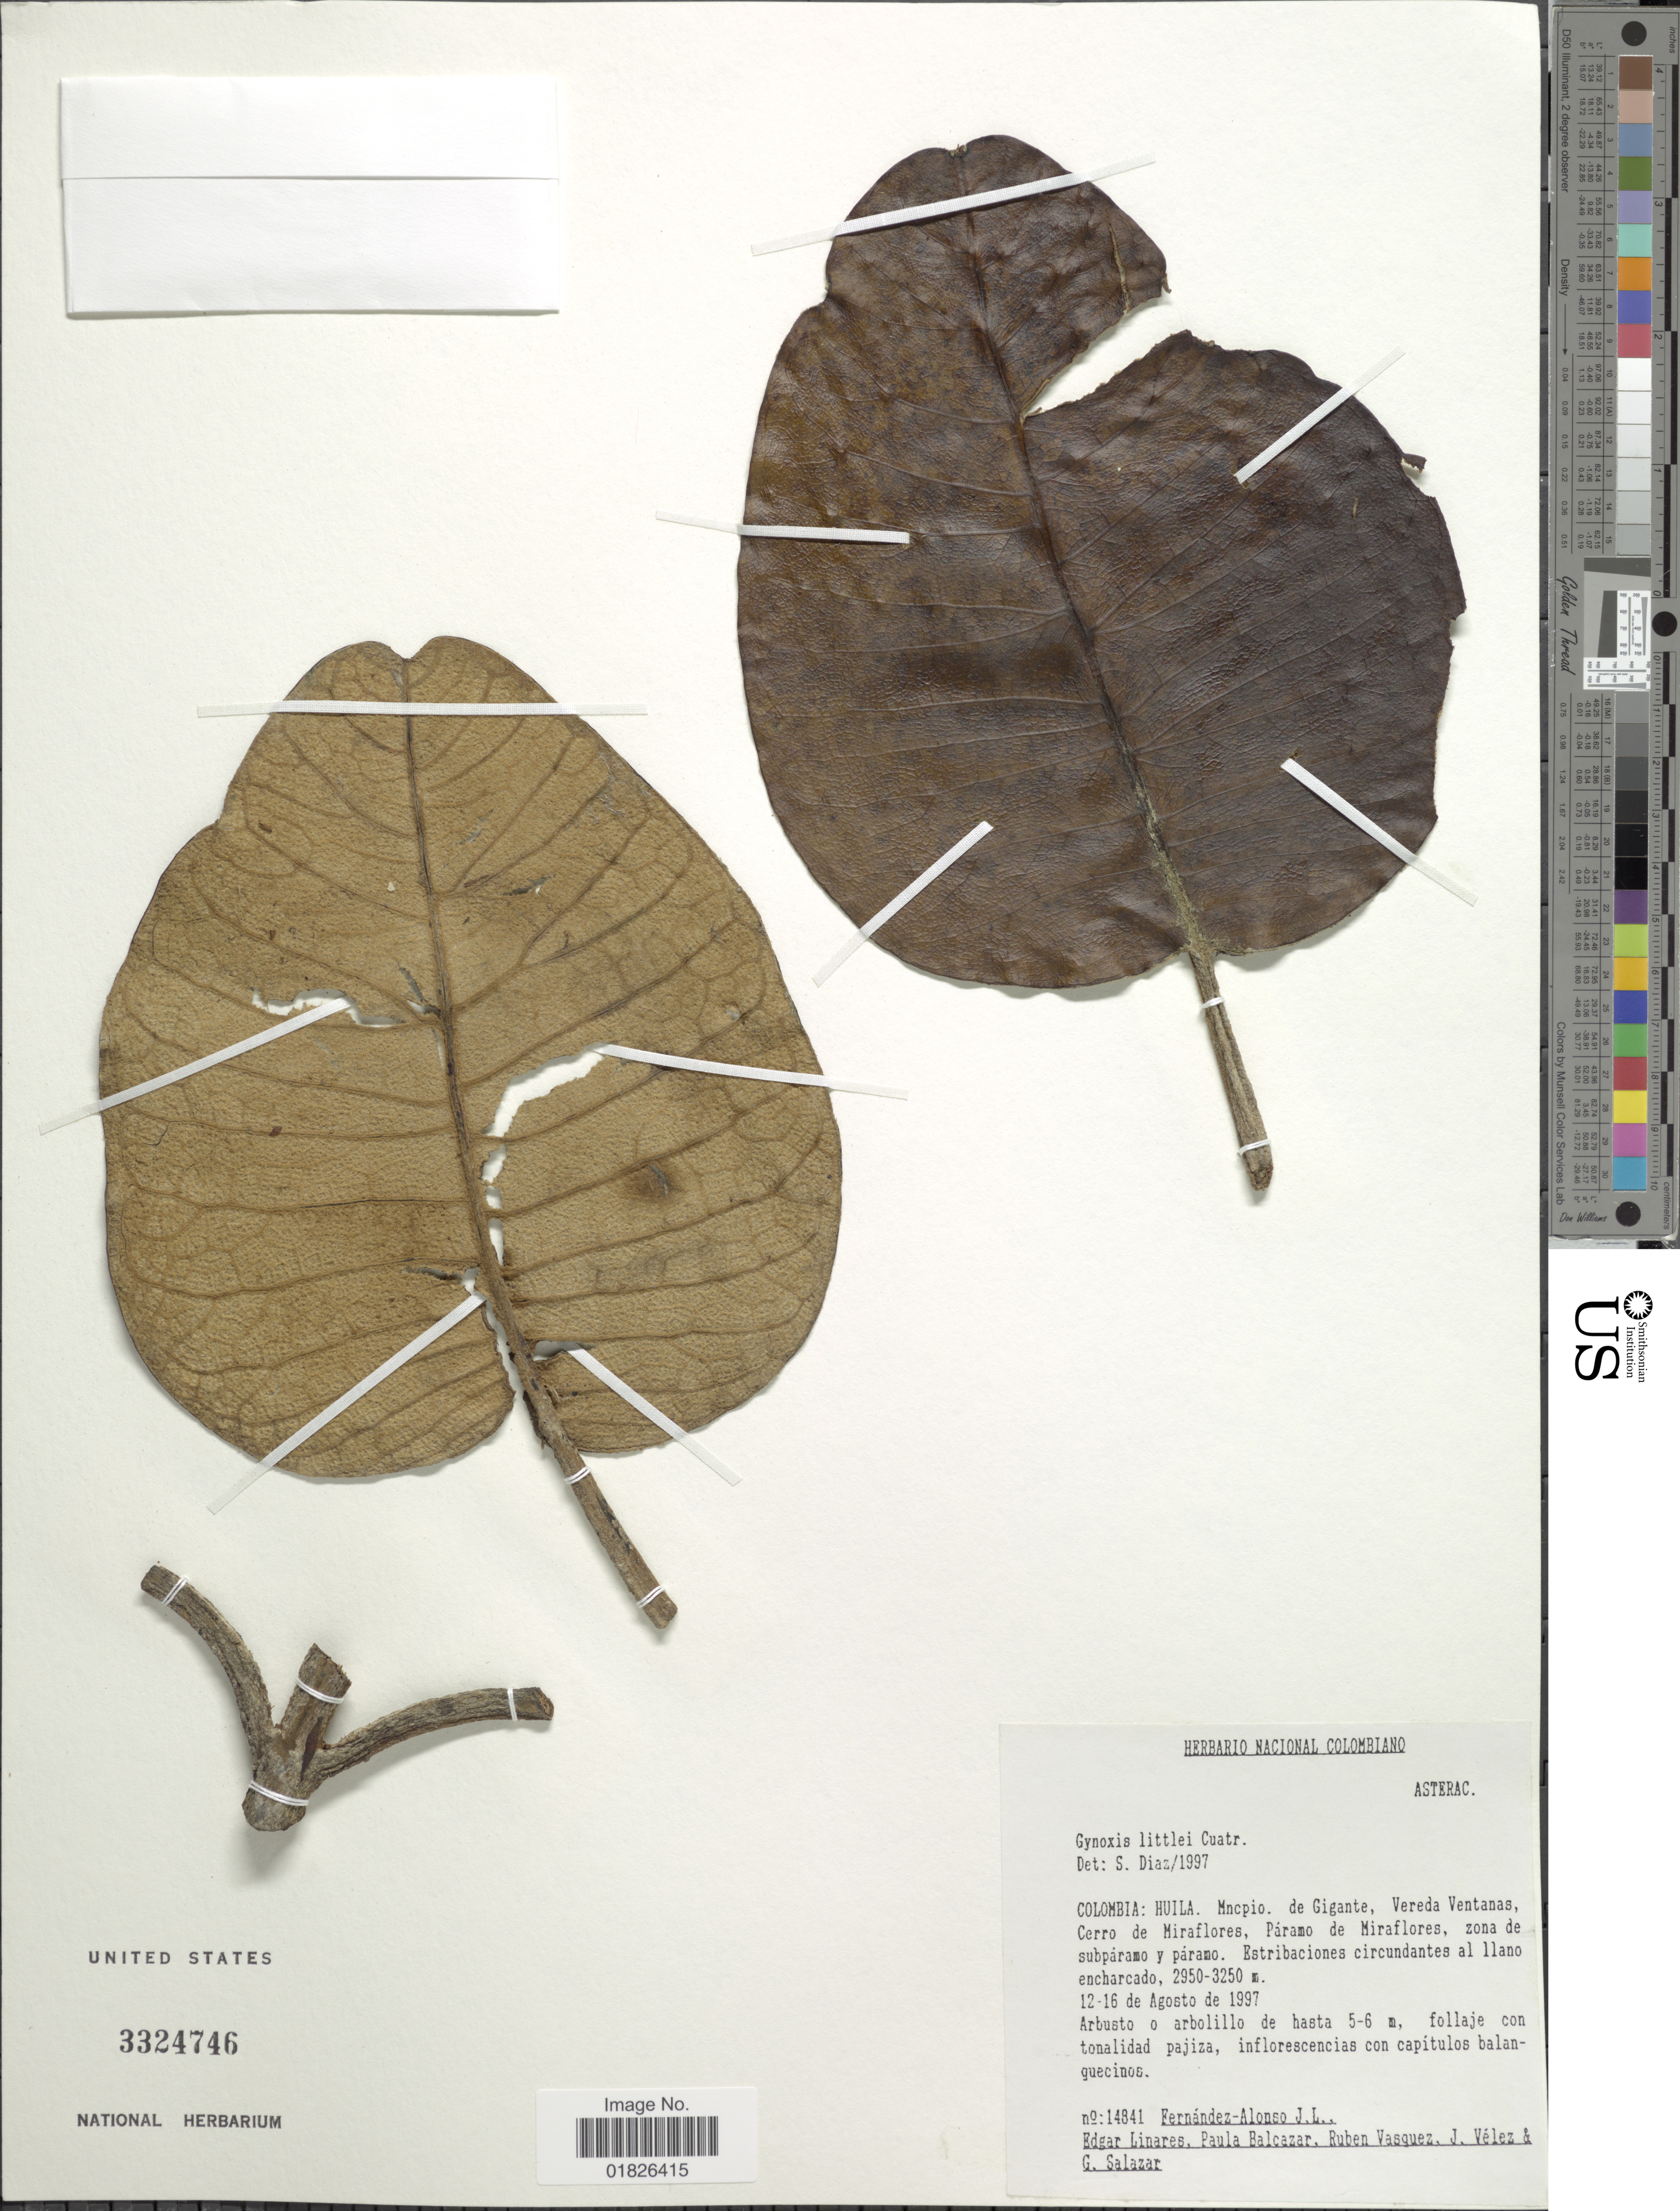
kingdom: Plantae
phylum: Tracheophyta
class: Magnoliopsida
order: Asterales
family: Asteraceae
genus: Gynoxys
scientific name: Gynoxys littlei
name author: Cuatrec.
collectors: J. L. Fernández-Alonso, E. Linares, P. Balcazar, R. Vasquez & et al.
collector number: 14841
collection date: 1997-08-12/1998-08-16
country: Colombia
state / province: Huila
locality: Mncpio. de Gigante, Vereda Ventanas, Cerro de Miraflores, Paramo de Miraflores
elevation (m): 2950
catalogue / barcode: US 3324746